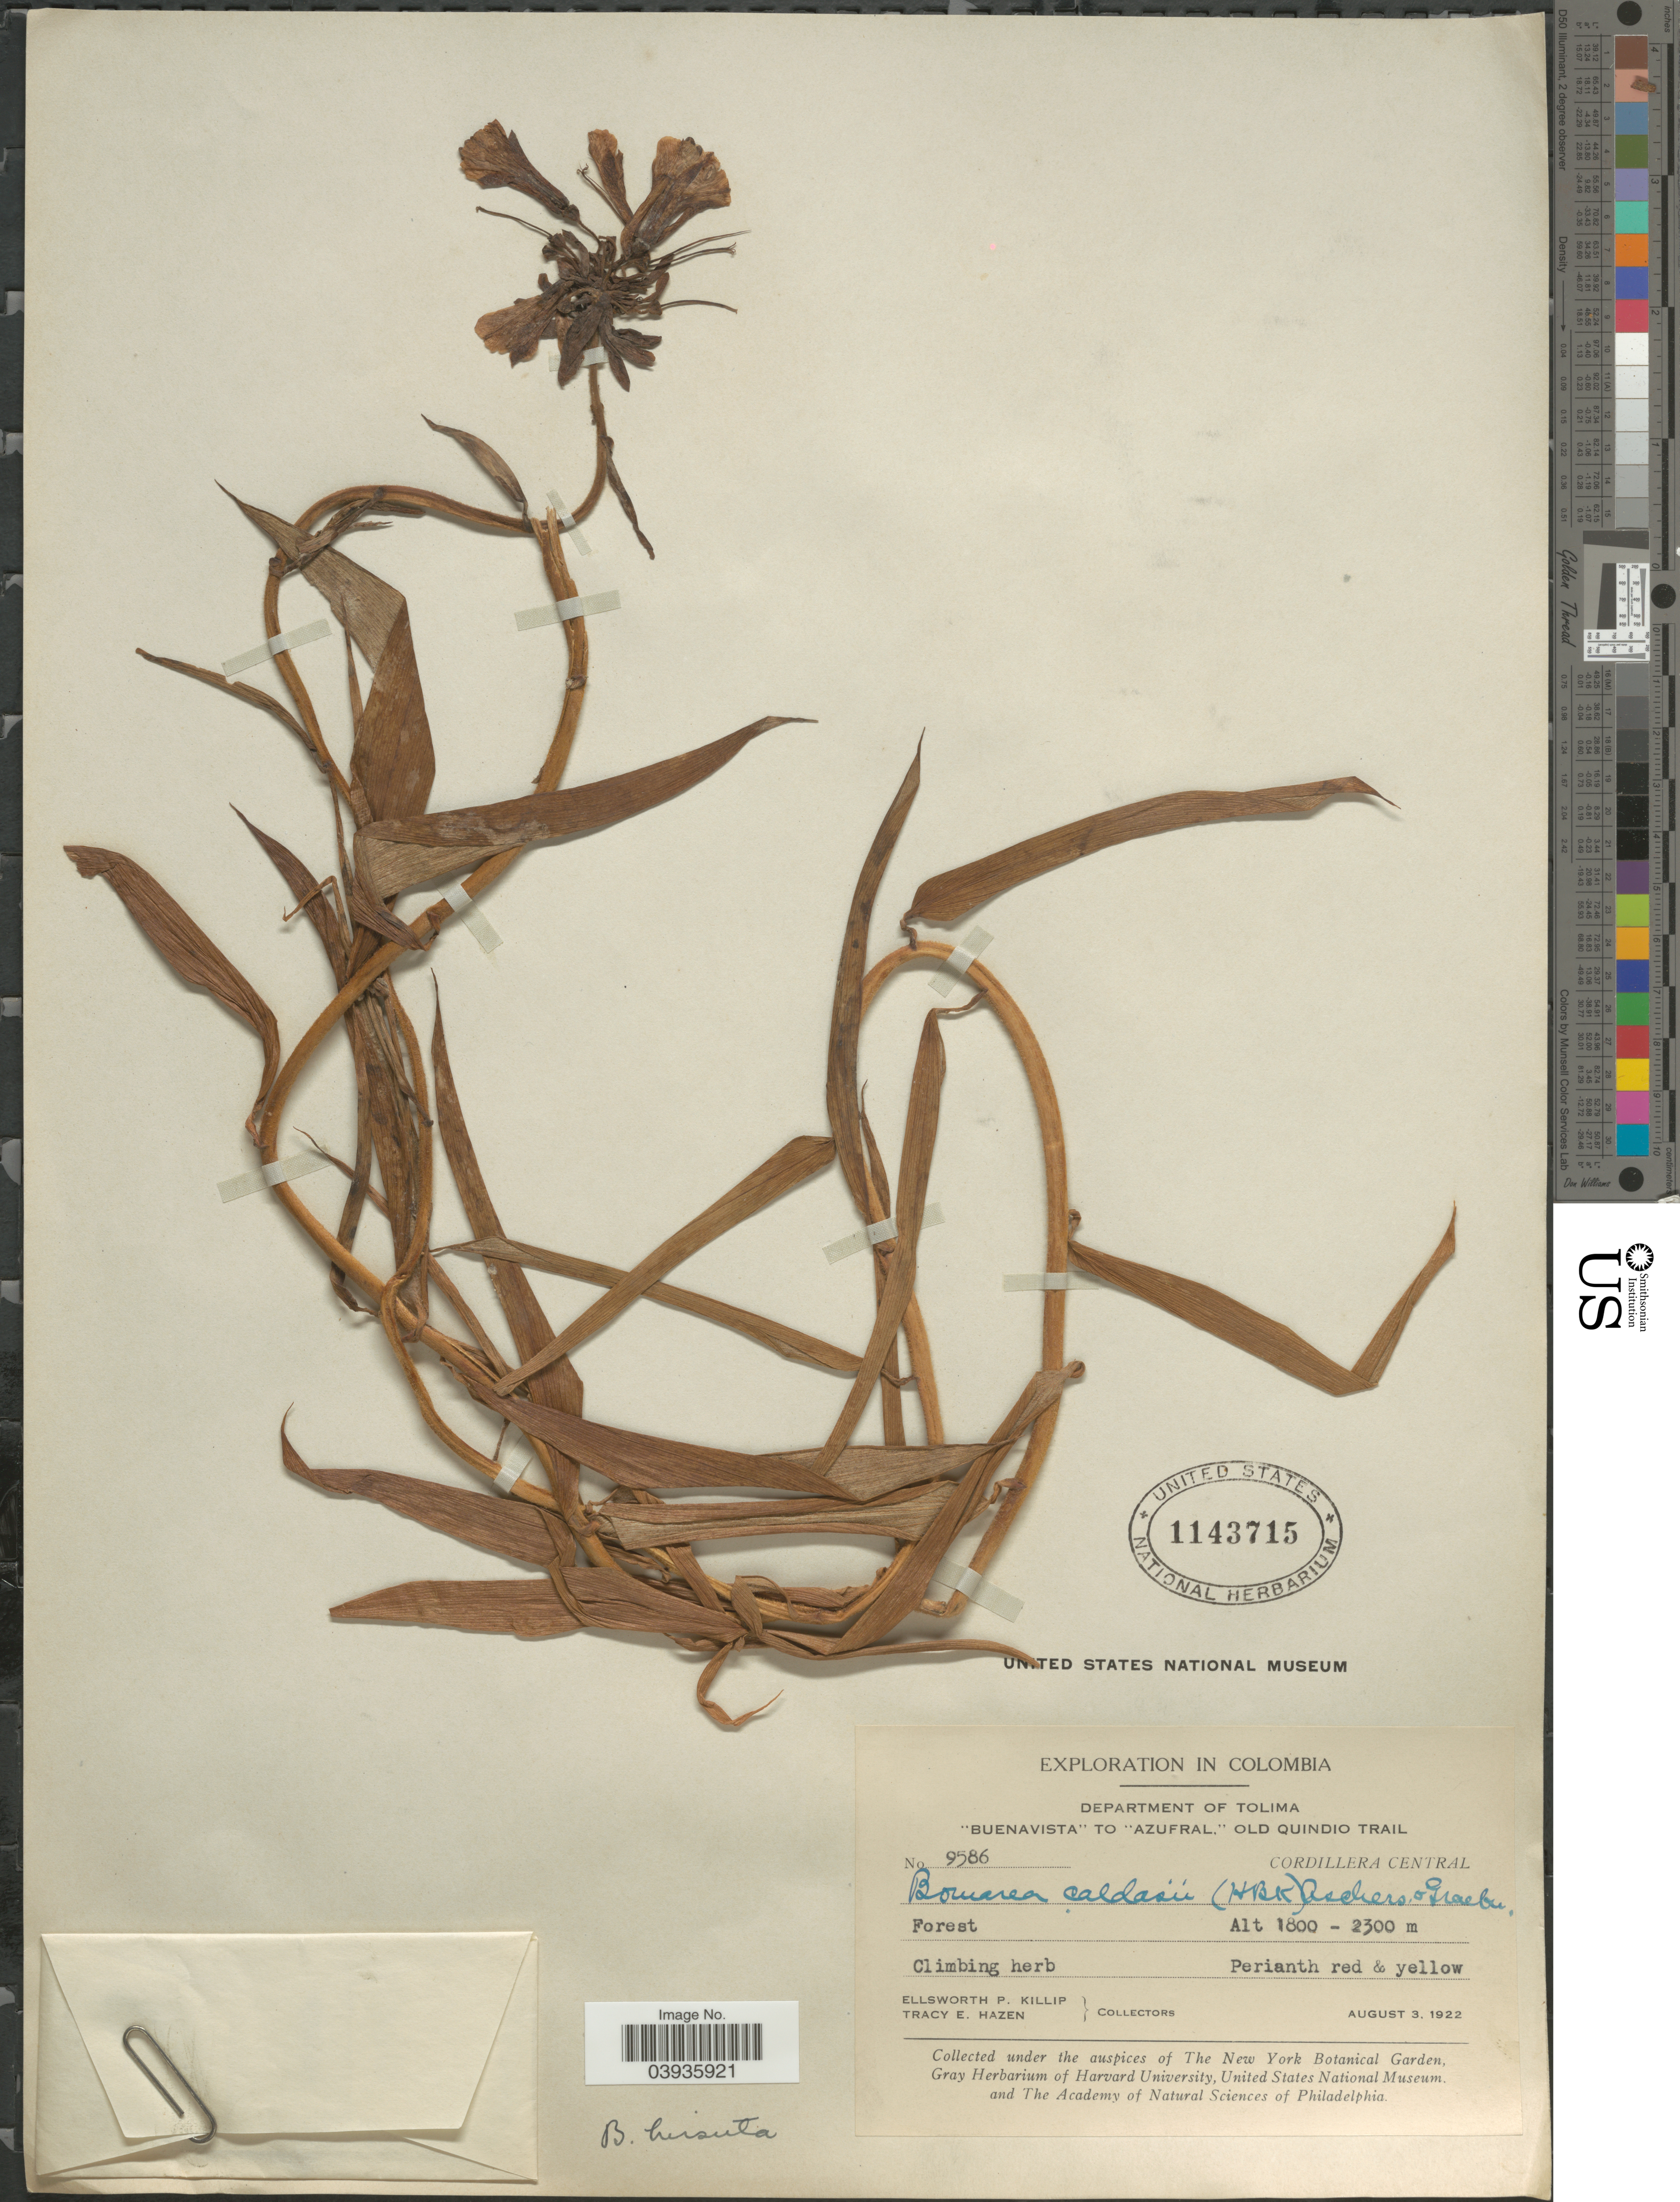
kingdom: Plantae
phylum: Tracheophyta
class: Liliopsida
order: Liliales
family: Alstroemeriaceae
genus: Bomarea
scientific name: Bomarea hirsuta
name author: (Kunth) Herb.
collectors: E. P. Killip & T. E. Hazen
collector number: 9586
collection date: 1922-08-03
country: Colombia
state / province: Tolima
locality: Department of Tolima. "Buenavista" to "Azufral," Old Quindio trail. Cordillera Central.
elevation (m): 1800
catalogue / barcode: US 1143715